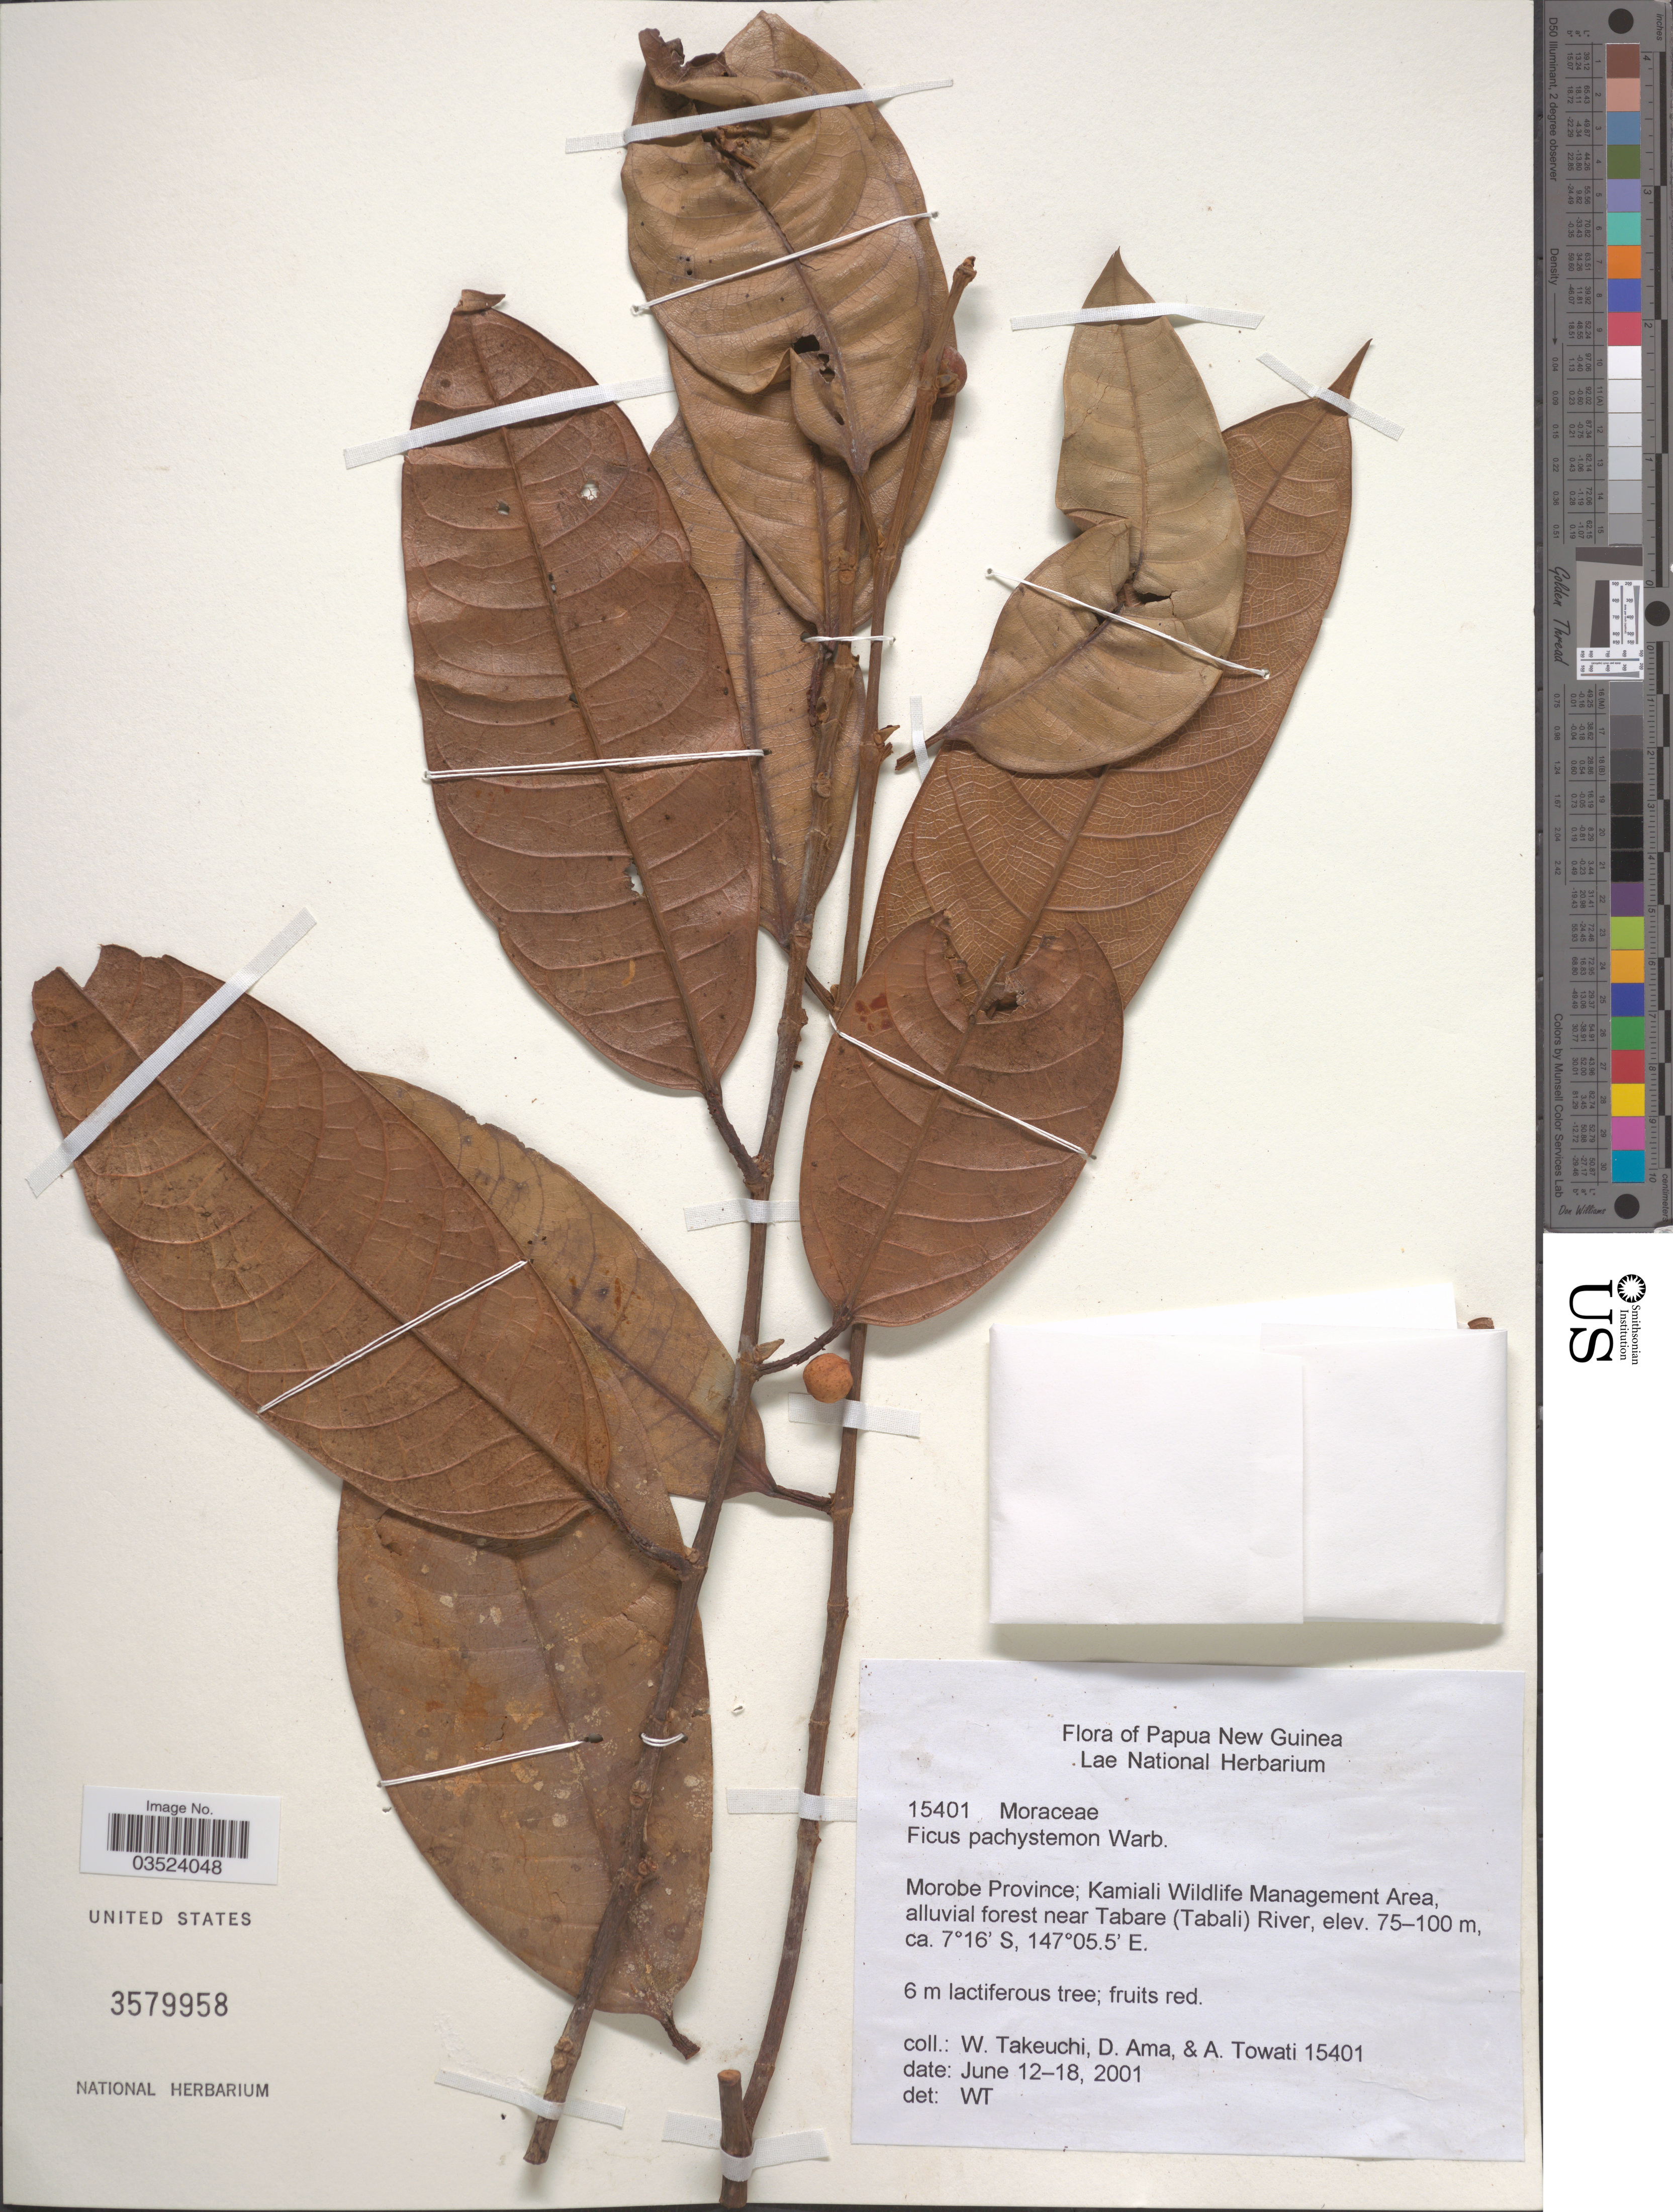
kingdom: Plantae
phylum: Tracheophyta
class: Magnoliopsida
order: Rosales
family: Moraceae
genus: Ficus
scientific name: Ficus pachystemon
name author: Warb.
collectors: W. Takeuchi, D. Ama & A. Towati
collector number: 15401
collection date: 2001-06-12/2001-06-18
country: Papua New Guinea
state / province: Morobe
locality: Kamiali Wildlife Management Area, alluvial forest near Tabare (Tabali) River.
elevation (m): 75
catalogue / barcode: US 3579958